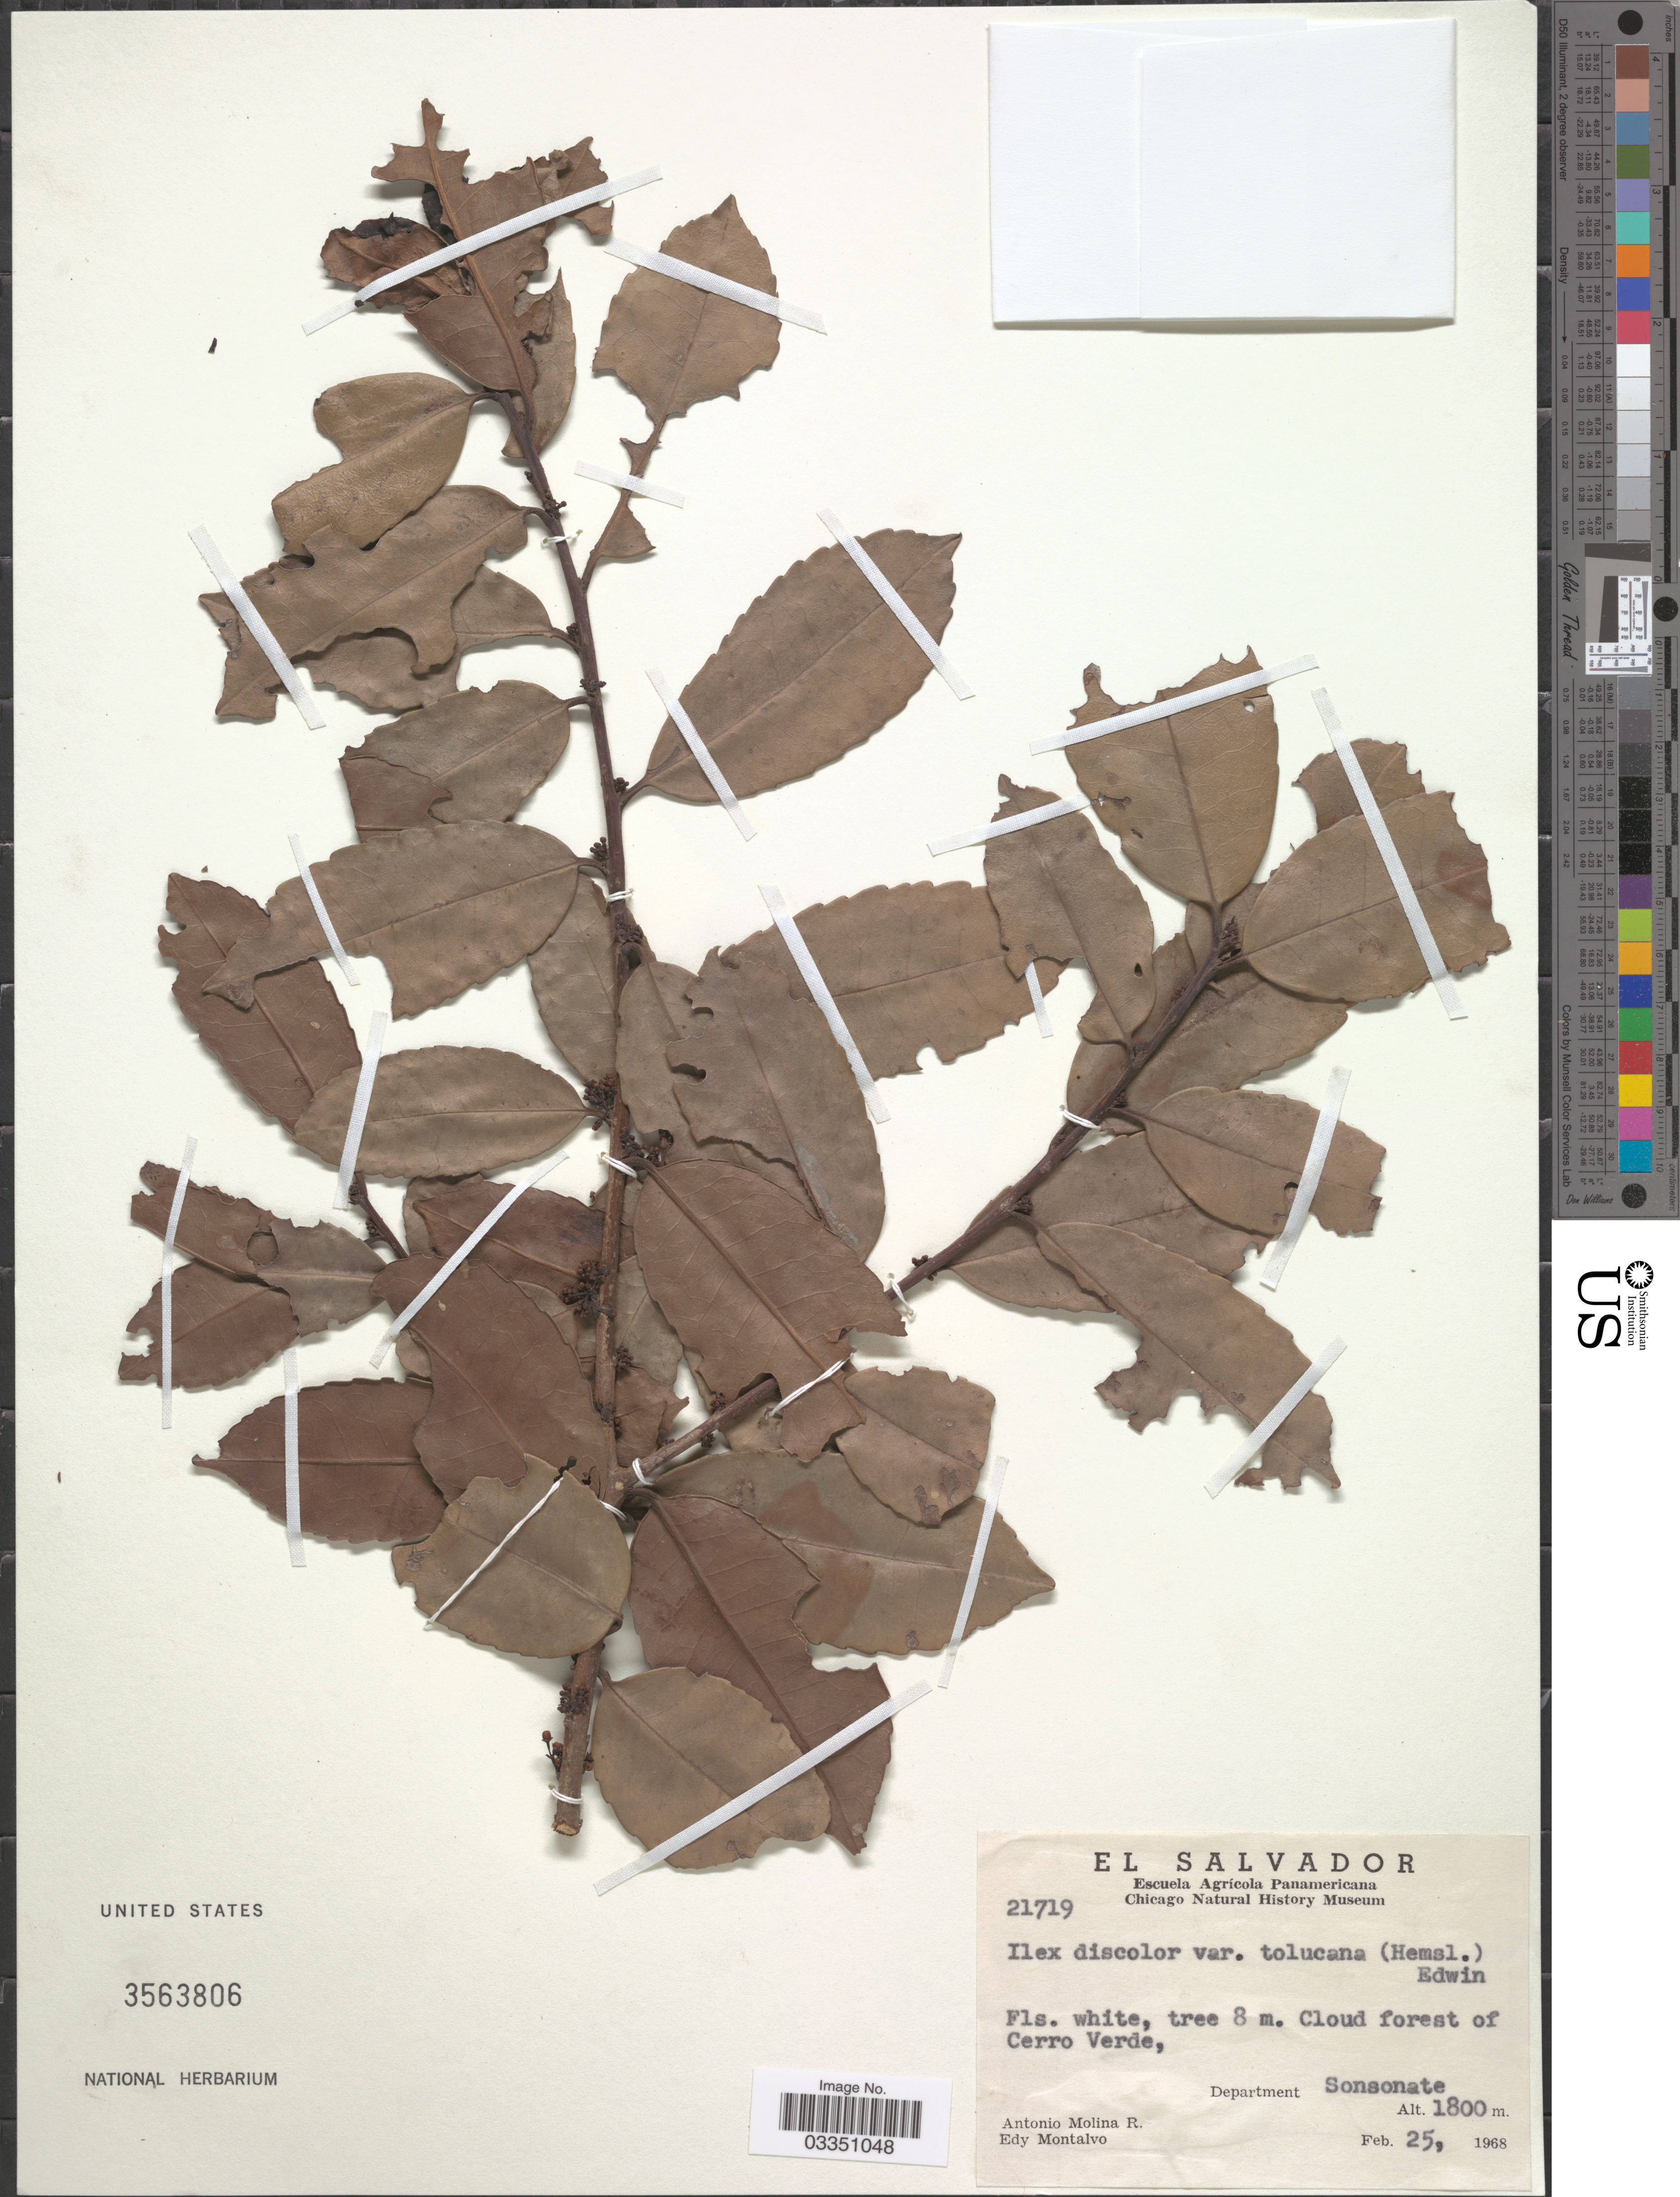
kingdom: Plantae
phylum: Tracheophyta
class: Magnoliopsida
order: Aquifoliales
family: Aquifoliaceae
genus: Ilex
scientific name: Ilex tolucana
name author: Hemsl.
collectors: A. Molina R. & E. A. Montalvo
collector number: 21719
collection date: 1968-02-25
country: El Salvador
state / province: Sonsonate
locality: Cloud forest of Cerro Verde, Department Sonsonate.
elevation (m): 1800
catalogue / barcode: US 3563806